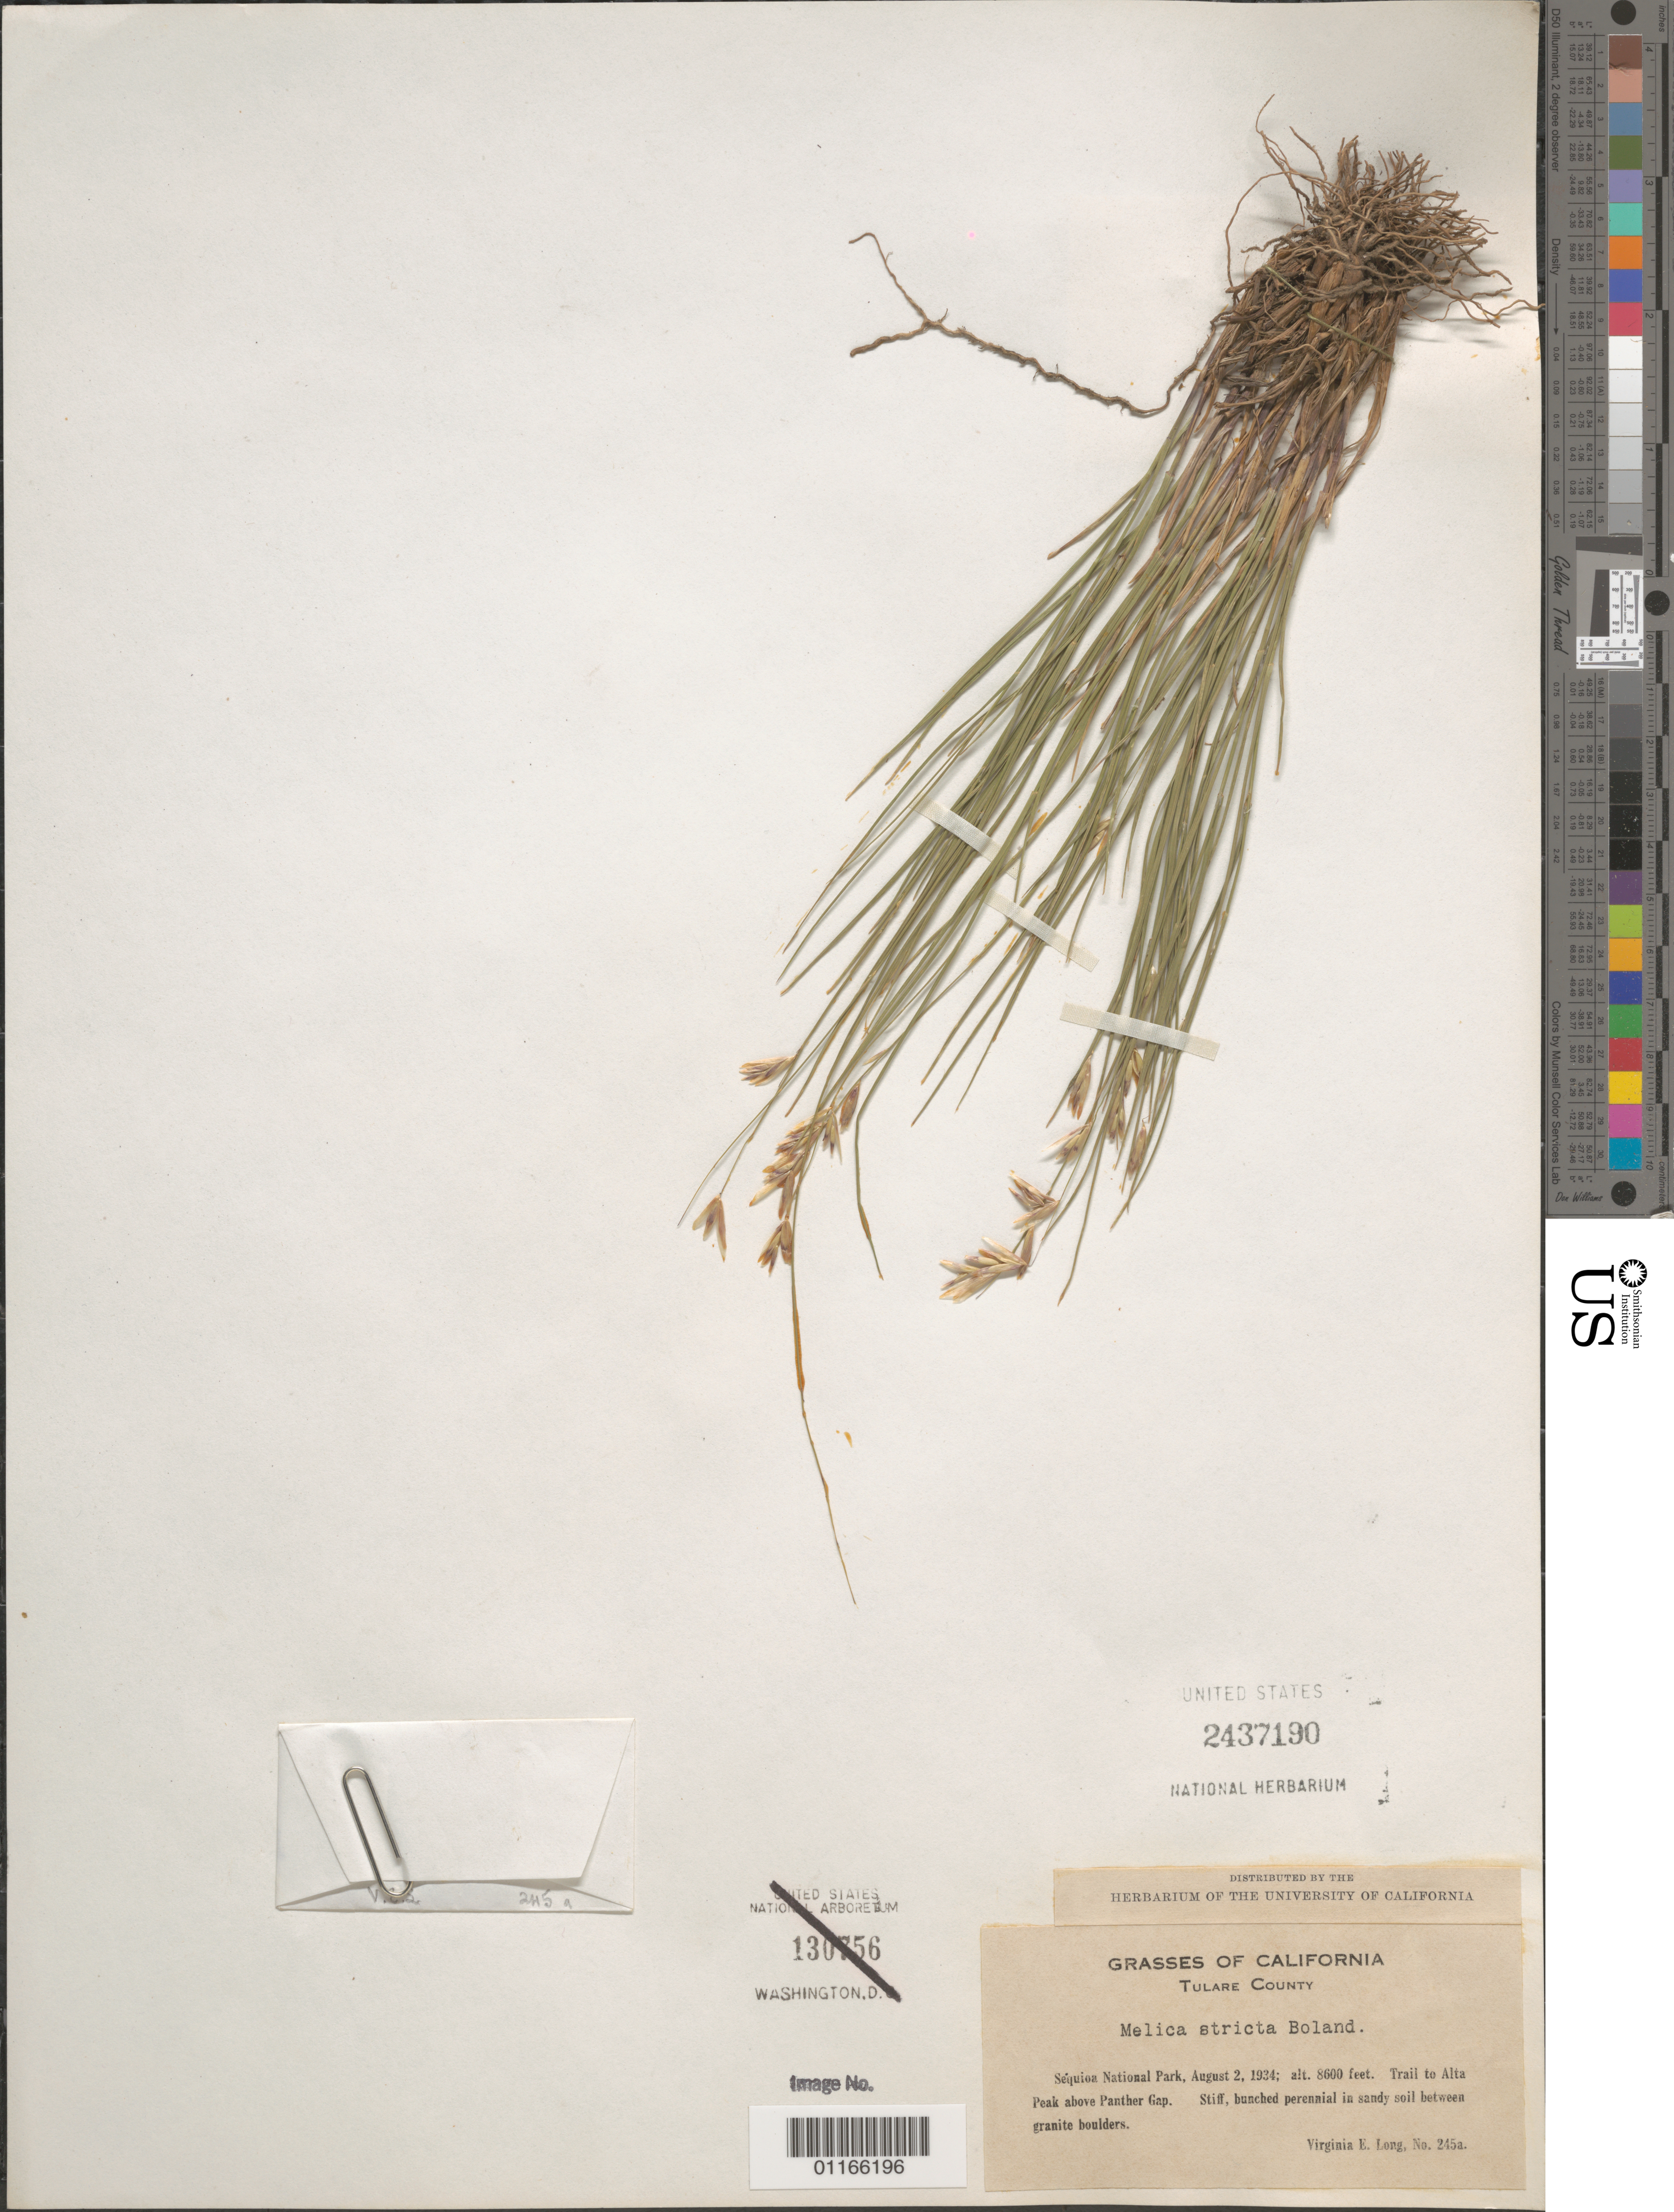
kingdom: Plantae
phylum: Tracheophyta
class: Liliopsida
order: Poales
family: Poaceae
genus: Melica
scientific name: Melica stricta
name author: Bol.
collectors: V. Long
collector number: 245a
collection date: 1934-08-02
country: United States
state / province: California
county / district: Tulare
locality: Sequoia National Park. Trail to Alta Peak above Panther Gap.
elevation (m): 2621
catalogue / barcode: US 2437190